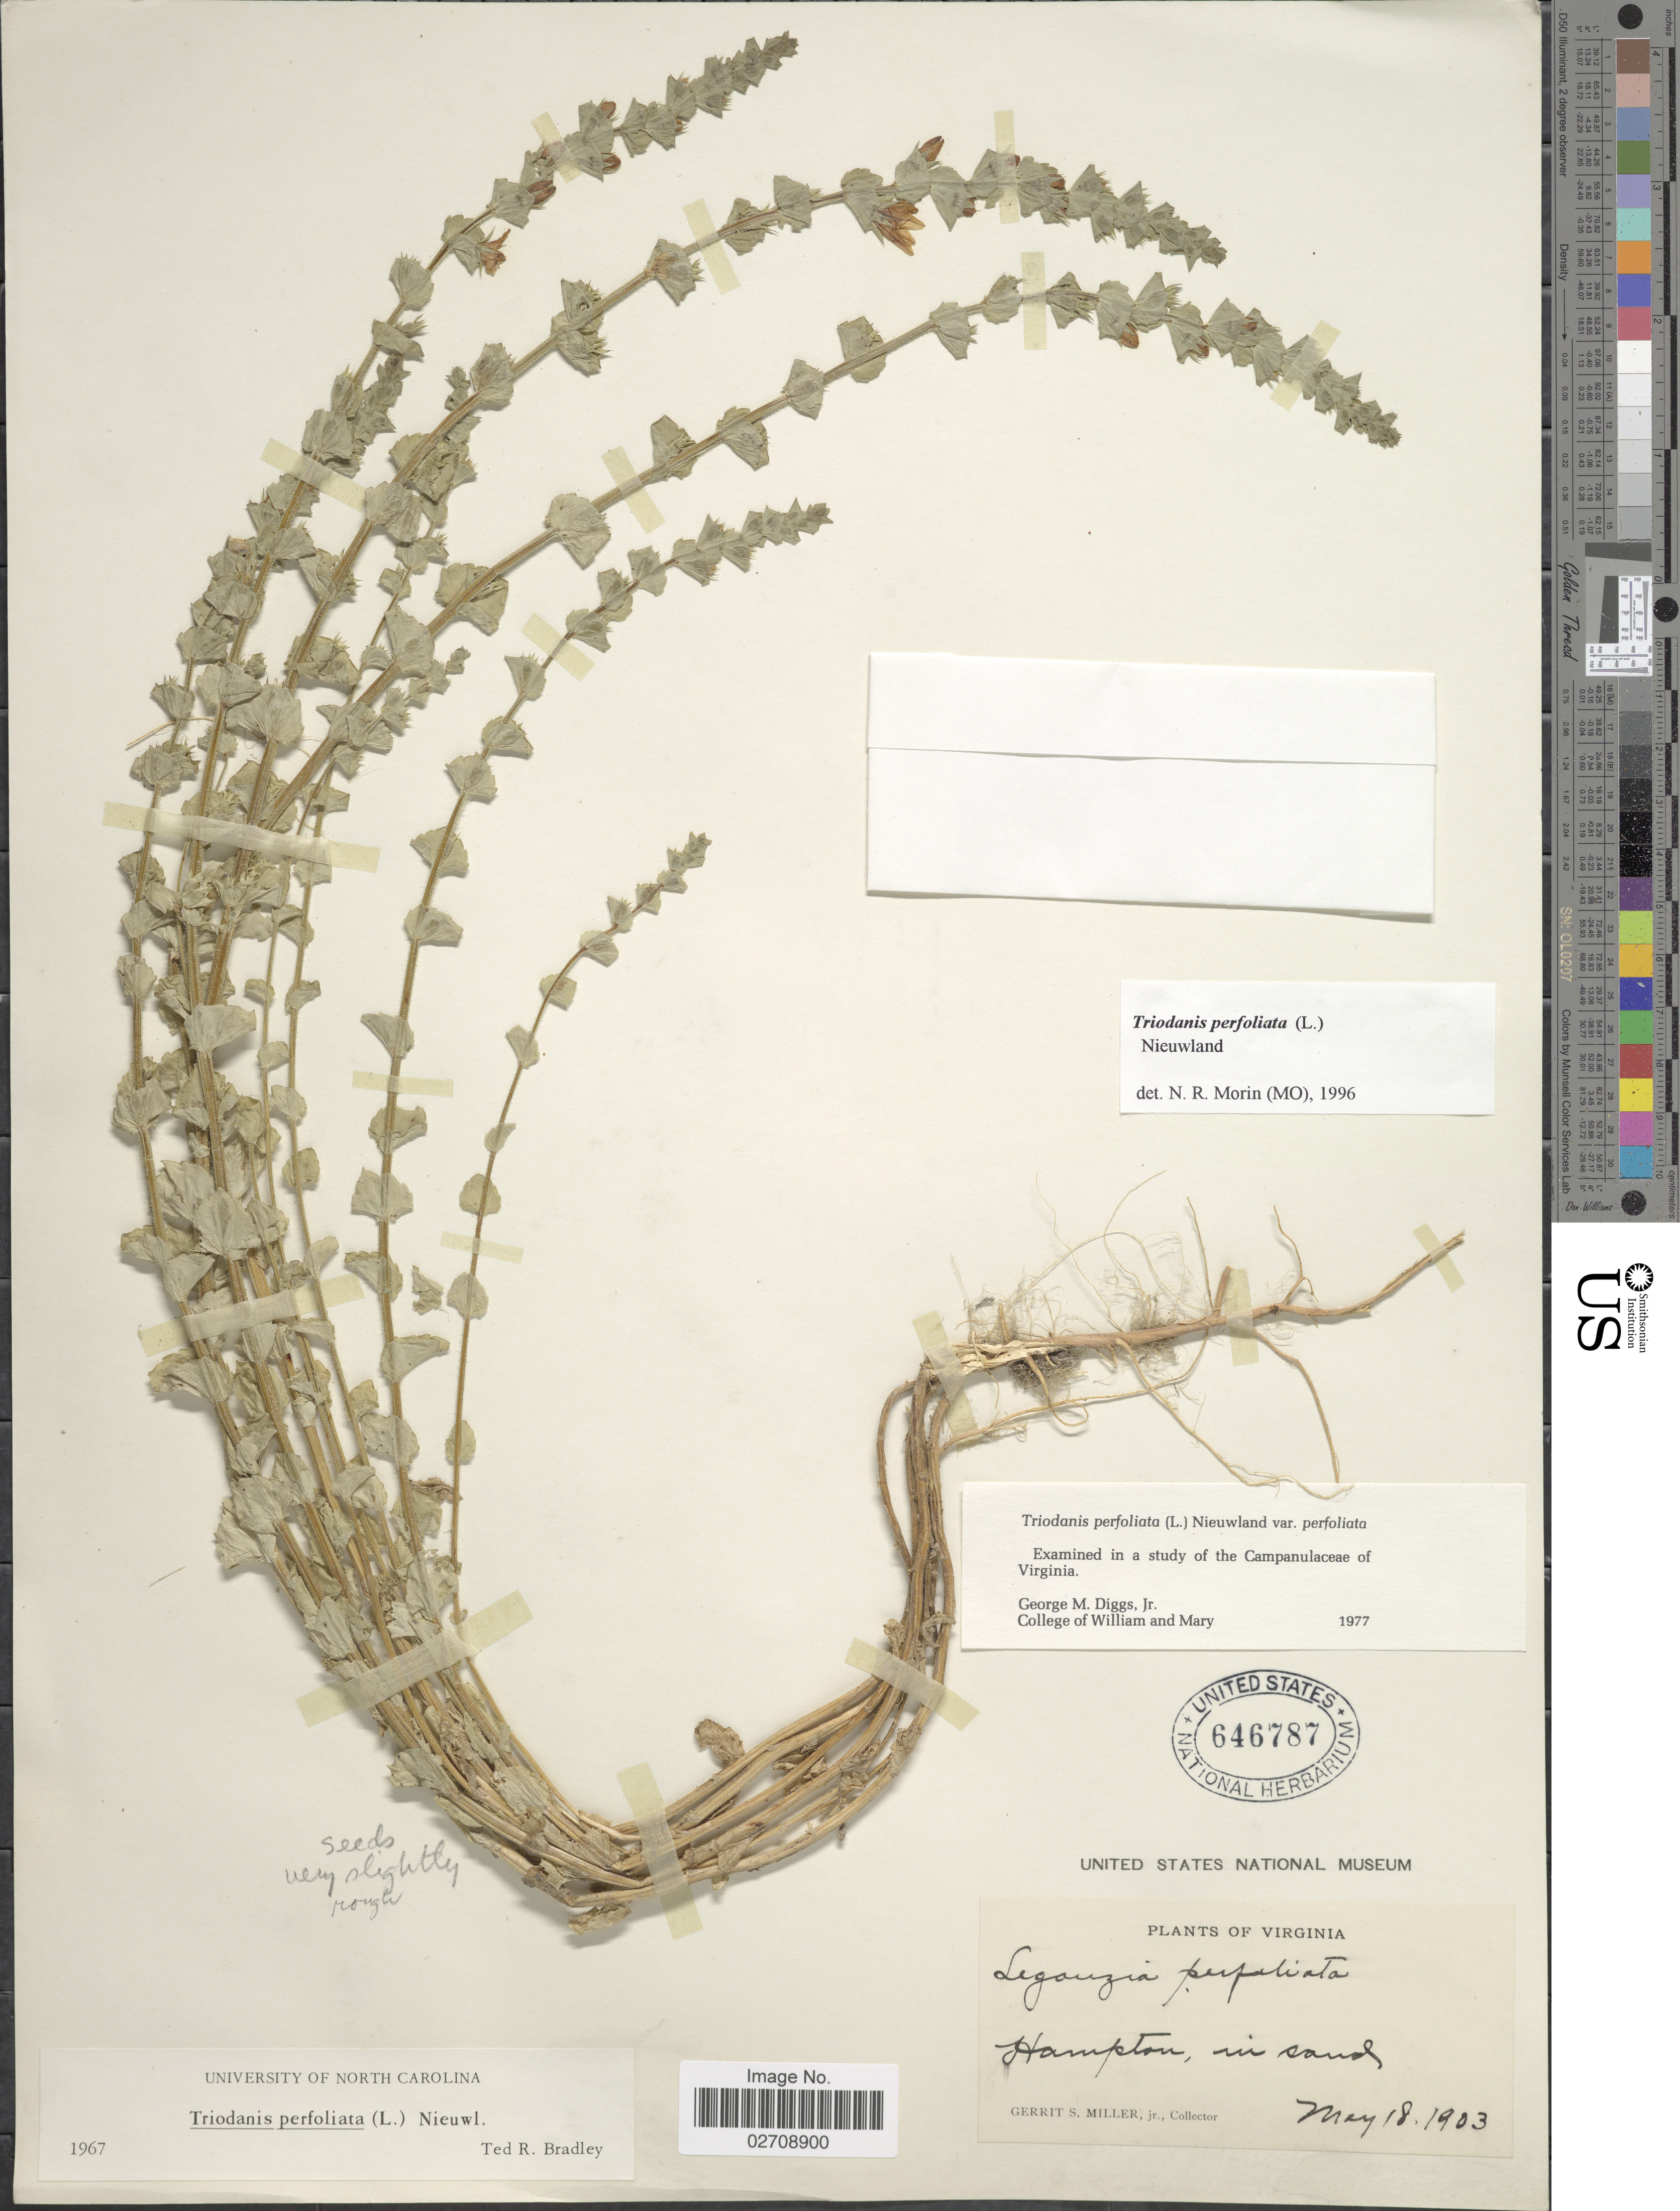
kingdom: Plantae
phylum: Tracheophyta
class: Magnoliopsida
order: Asterales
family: Campanulaceae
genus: Triodanis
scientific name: Triodanis perfoliata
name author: (L.) Nieuwl.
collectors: G. S. Miller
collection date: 1903-05-18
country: United States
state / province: Virginia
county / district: City of Hampton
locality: Hampton, in sand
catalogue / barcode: US 646787